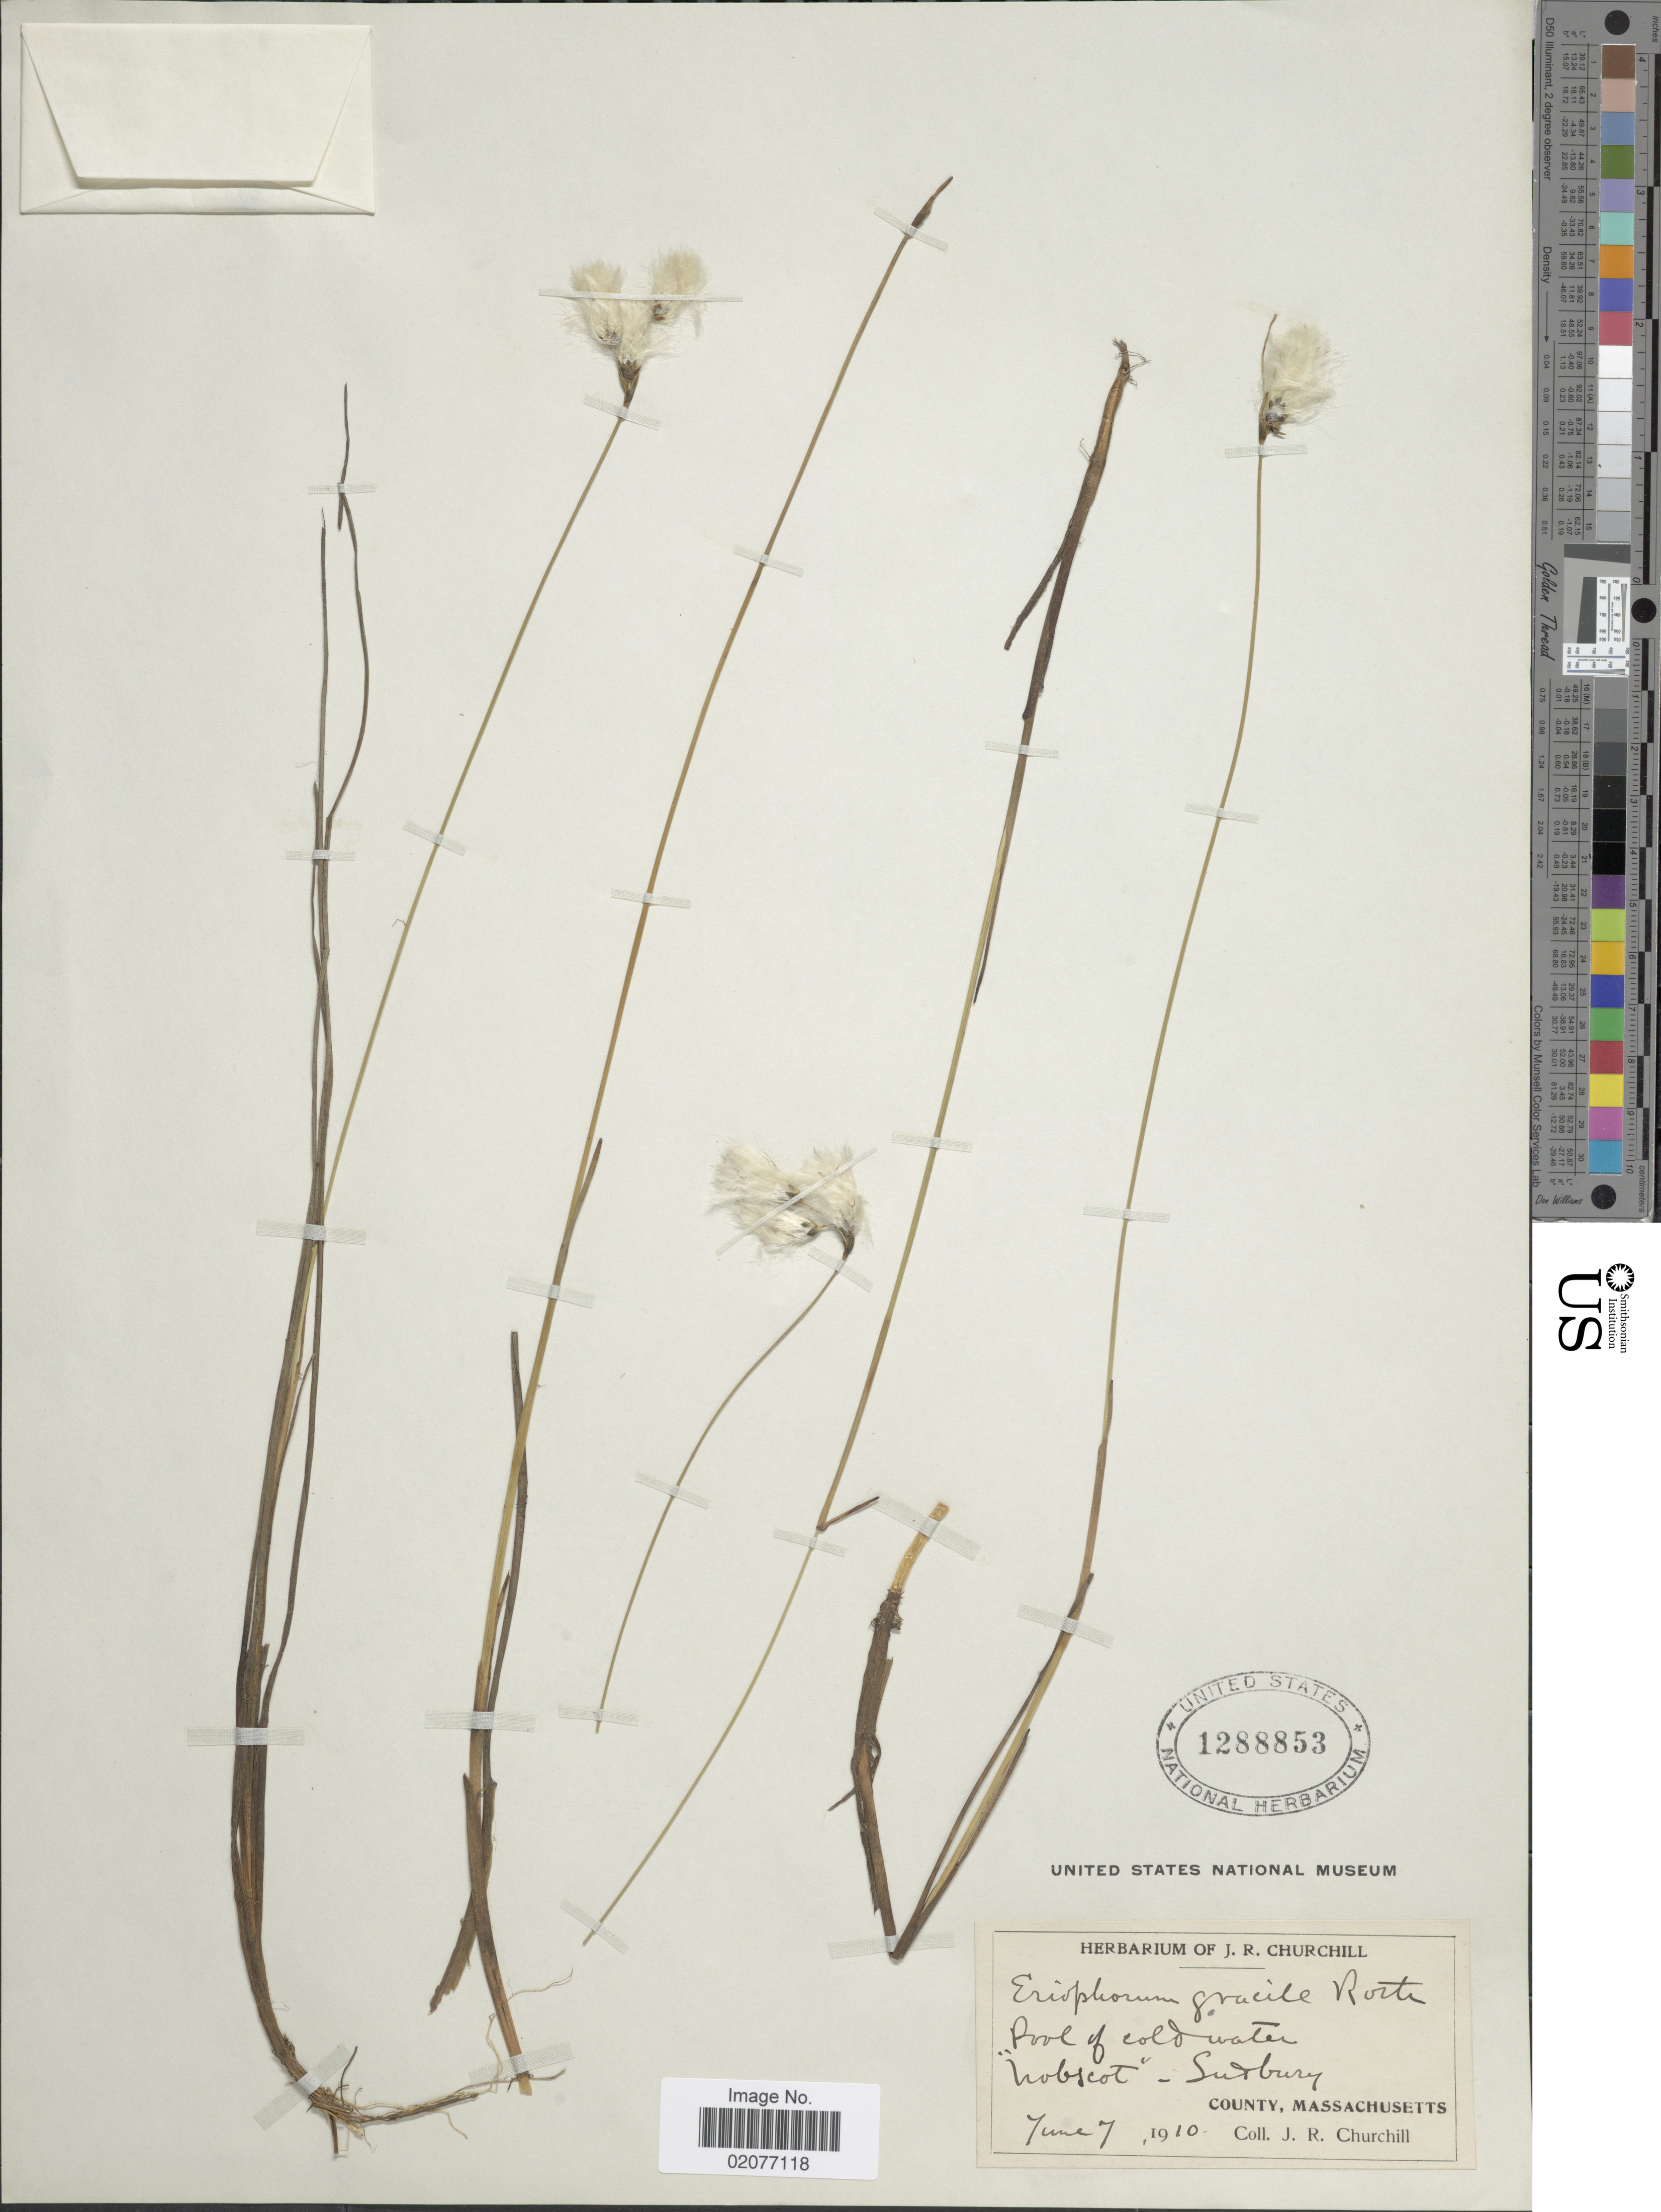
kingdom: Plantae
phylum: Tracheophyta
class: Liliopsida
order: Poales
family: Cyperaceae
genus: Eriophorum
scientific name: Eriophorum gracile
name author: W.D.J. Koch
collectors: J. Churchill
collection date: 1910-06-07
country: United States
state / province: Massachusetts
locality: Pool of cold water 'Nobscot;' - Sutbury, County, Massachusetts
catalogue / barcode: US 1288853